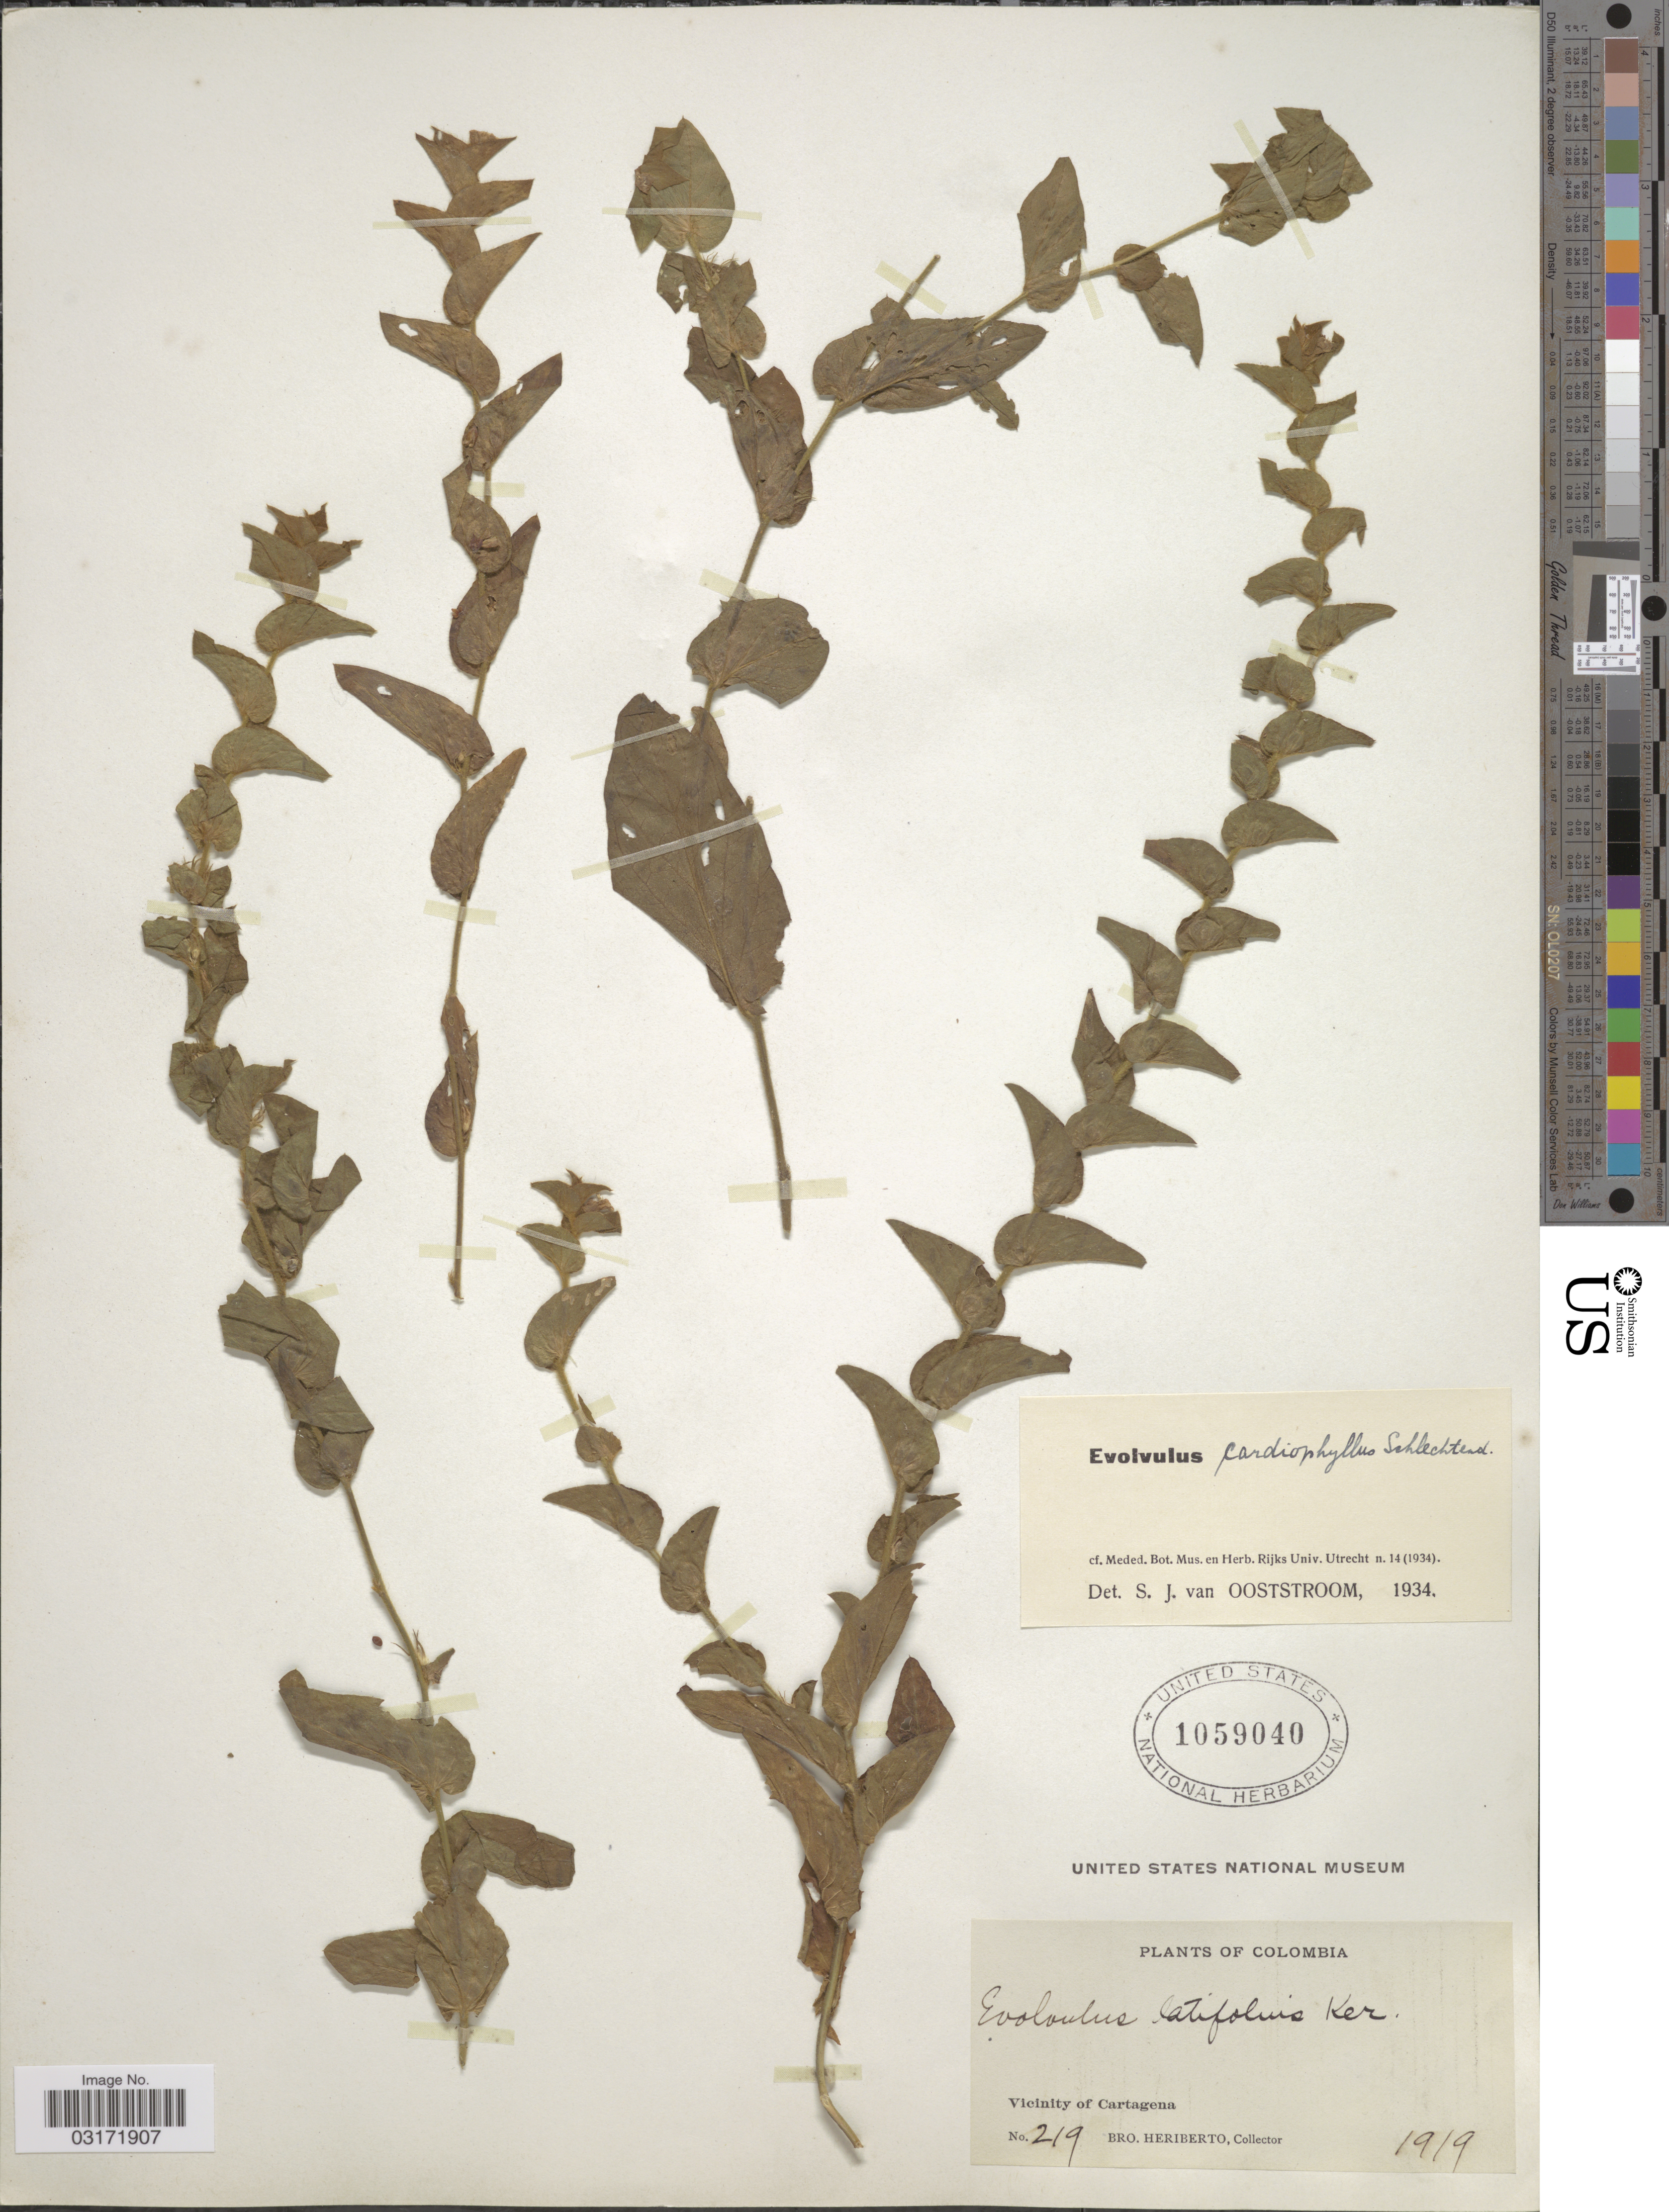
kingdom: Plantae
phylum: Tracheophyta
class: Magnoliopsida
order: Solanales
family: Convolvulaceae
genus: Evolvulus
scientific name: Evolvulus cardiophyllus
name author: Schltdl.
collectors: B. Heriberto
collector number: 219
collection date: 1919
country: Colombia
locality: Vicinity of Cartagena.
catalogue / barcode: US 1059040